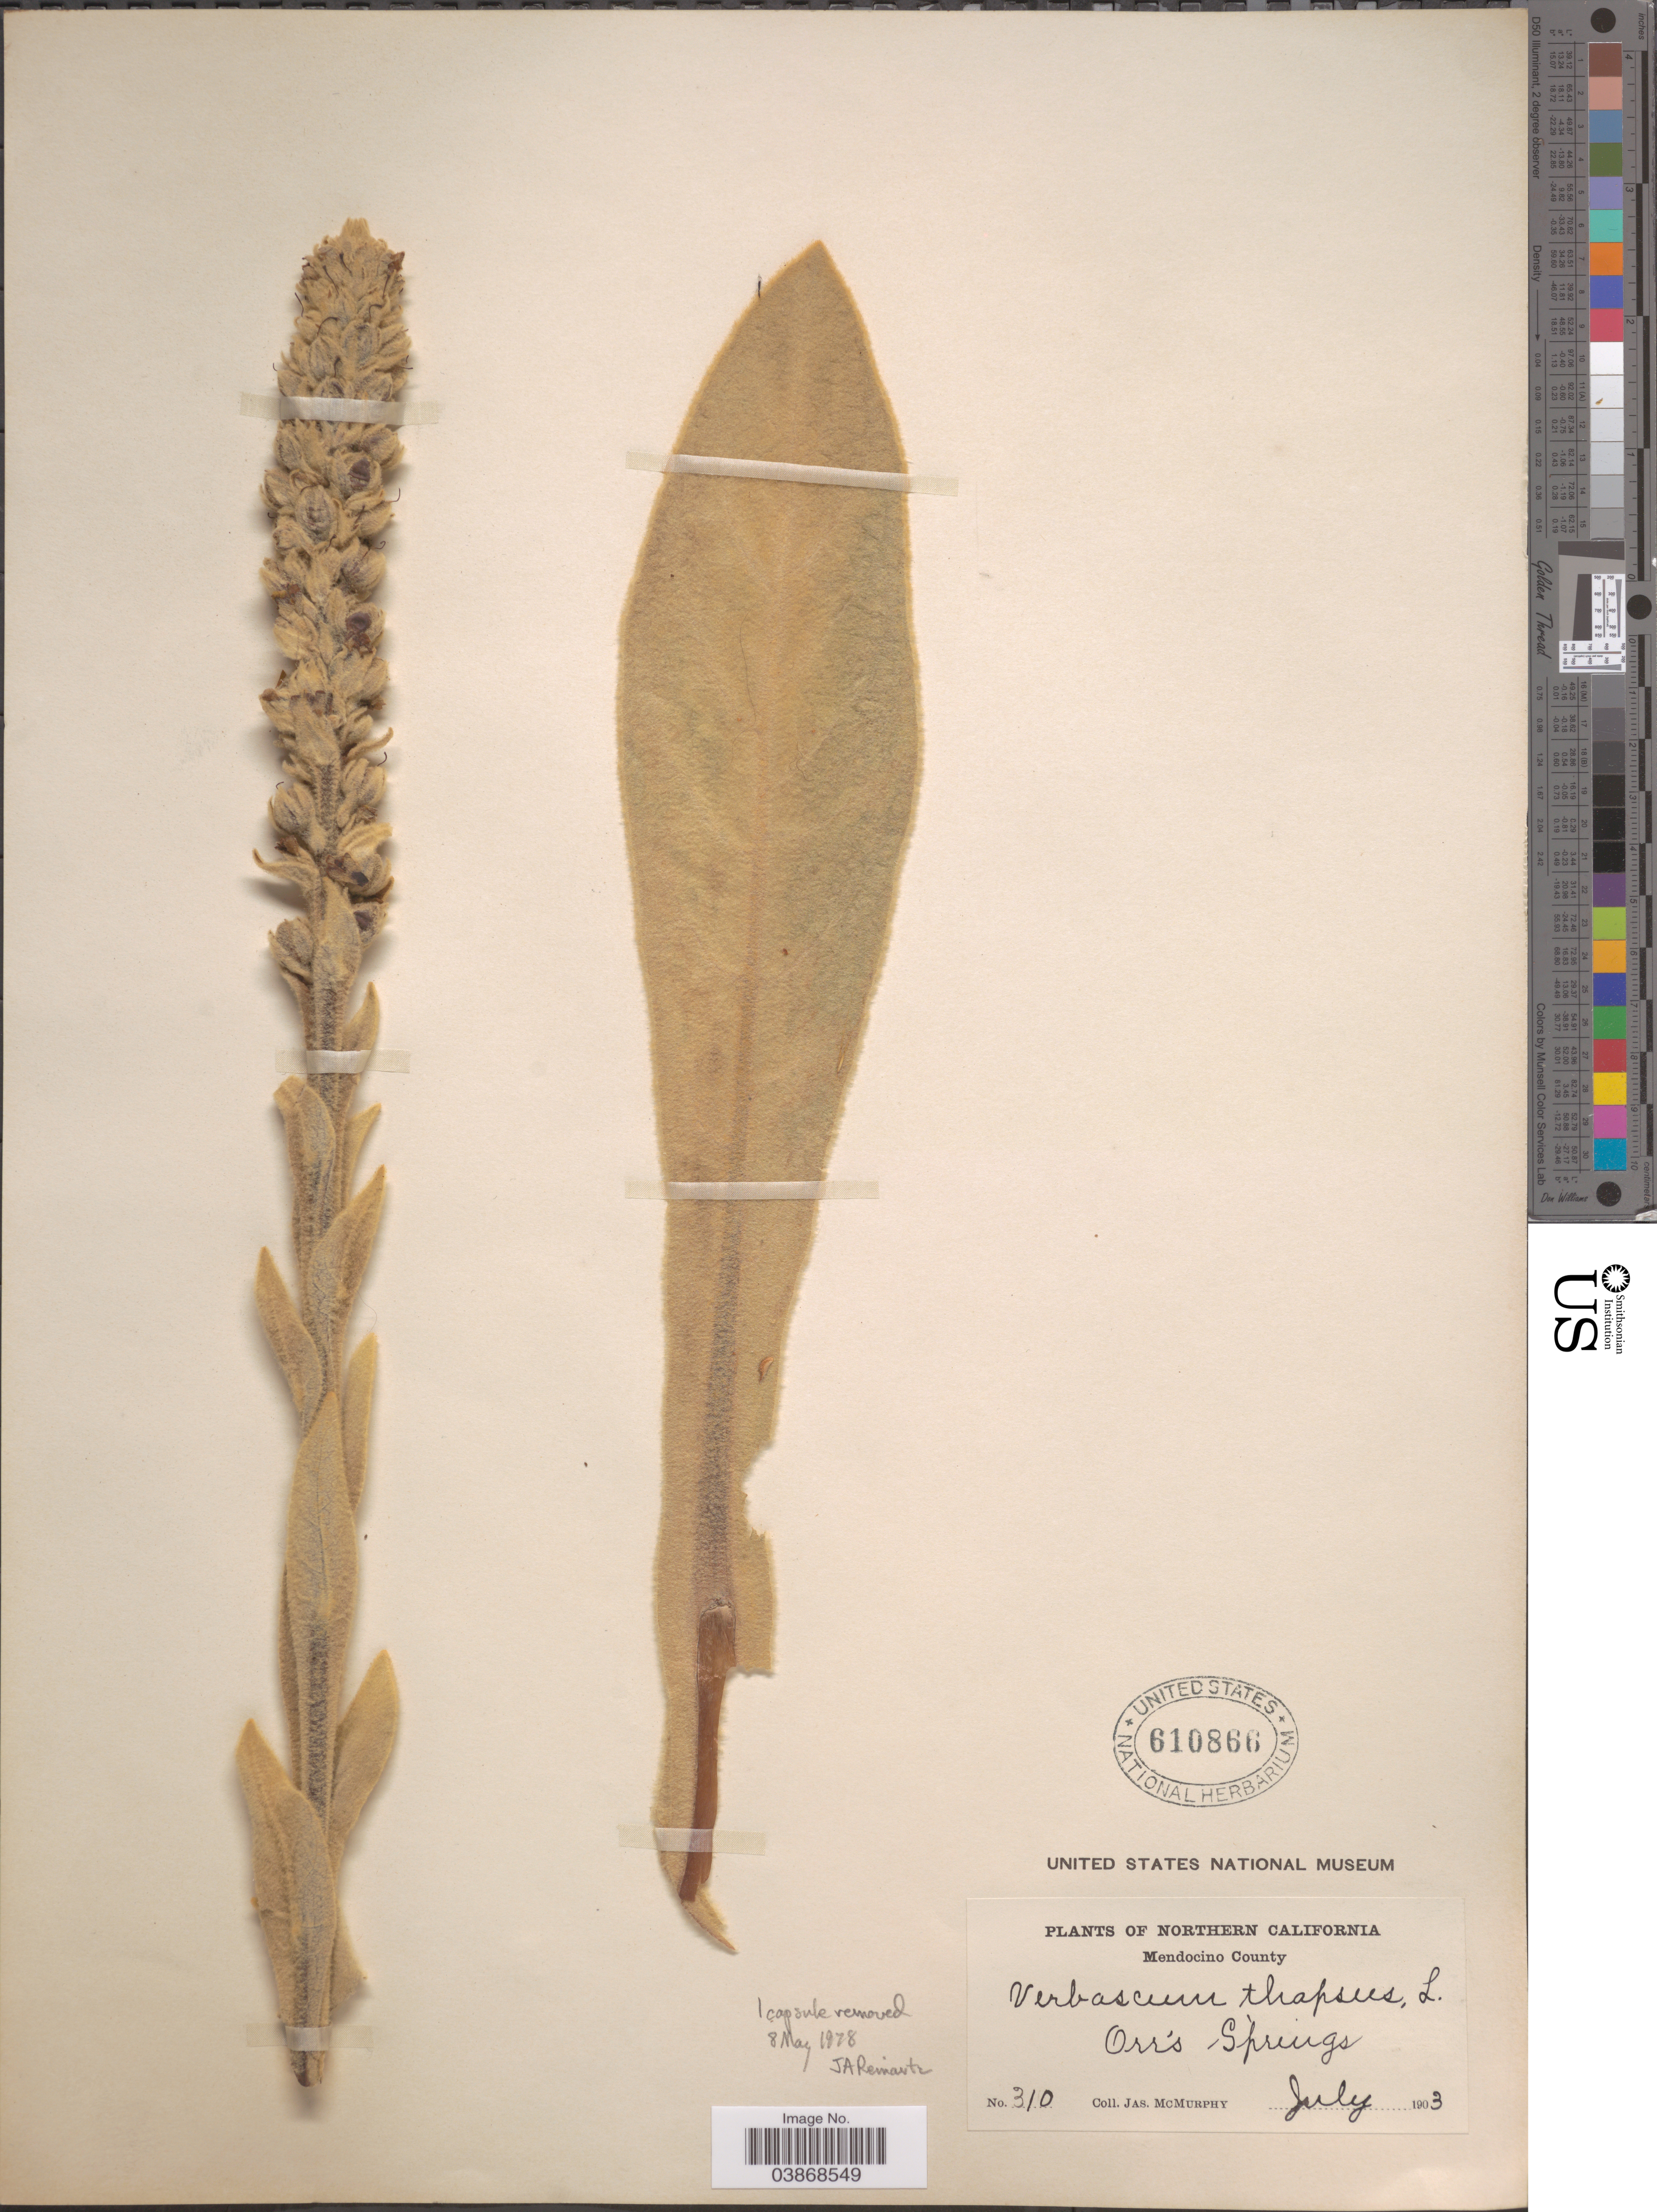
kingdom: Plantae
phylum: Tracheophyta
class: Magnoliopsida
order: Lamiales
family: Scrophulariaceae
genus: Verbascum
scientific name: Verbascum thapsus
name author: L.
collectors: J. McMurphy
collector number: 310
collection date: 1903-07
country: United States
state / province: California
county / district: Mendocino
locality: Northern California. Mendocino County. Orr's Springs.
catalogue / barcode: US 610866